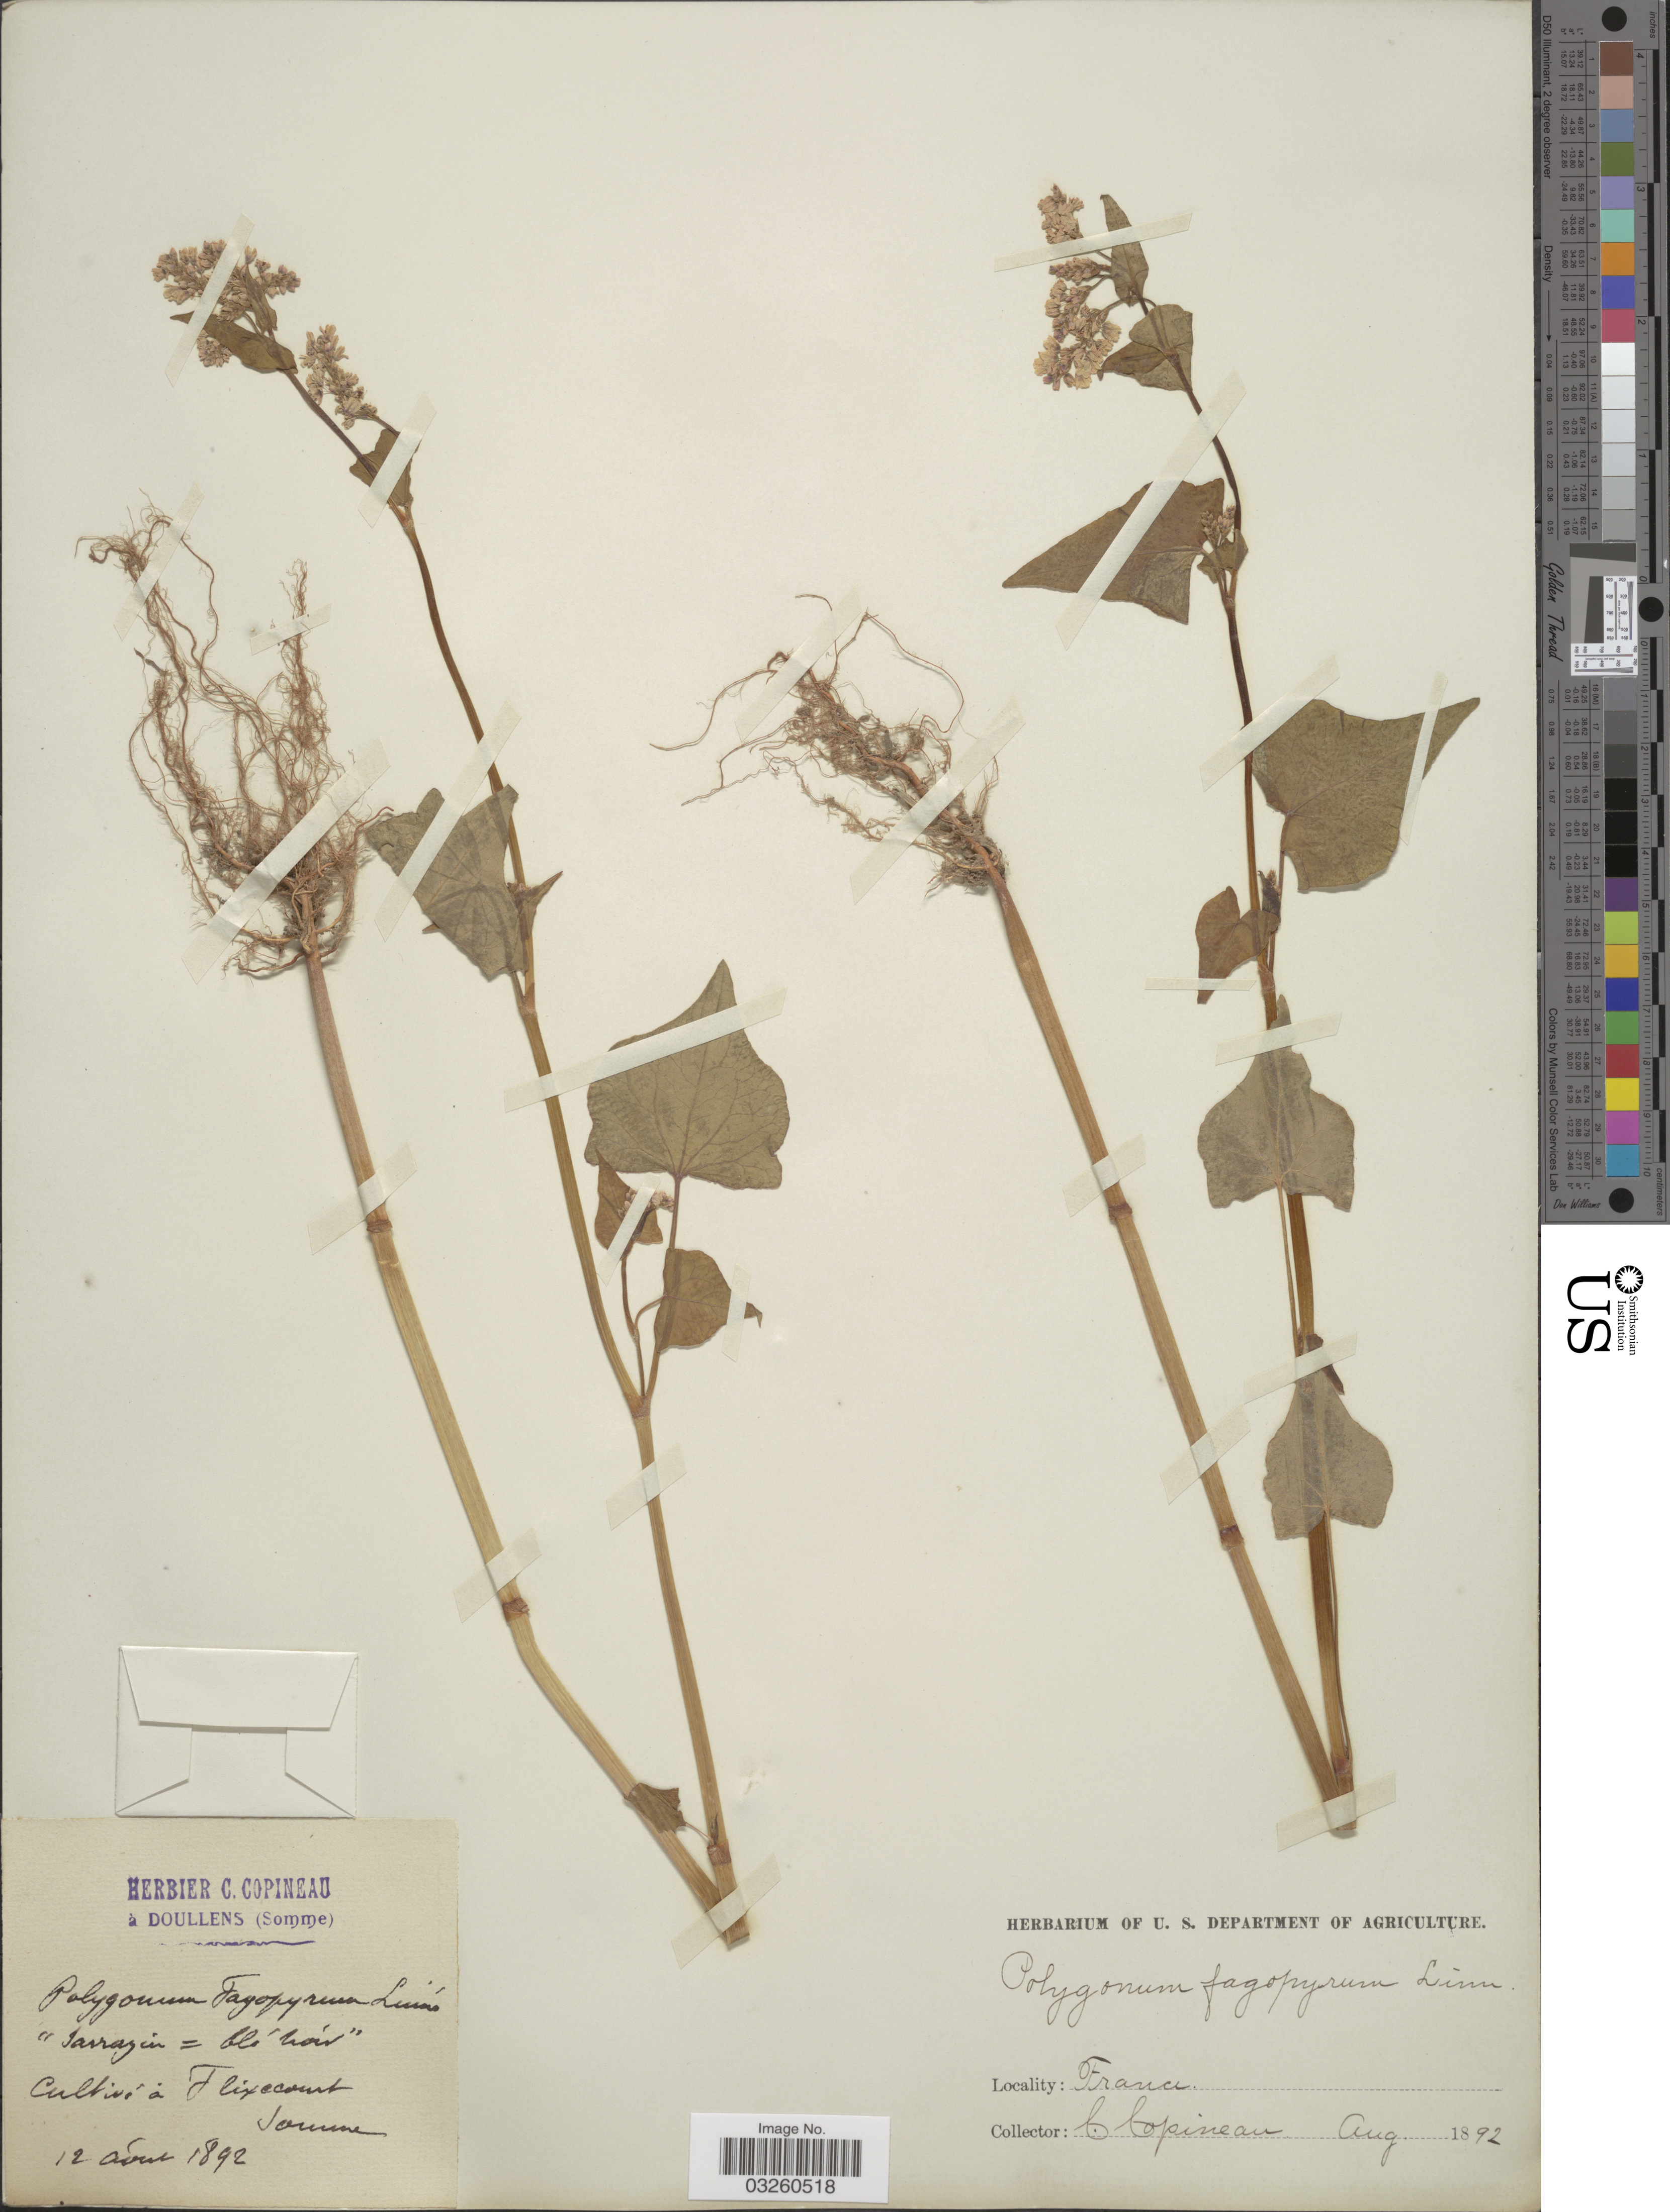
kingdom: Plantae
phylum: Tracheophyta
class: Magnoliopsida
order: Caryophyllales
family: Polygonaceae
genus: Fagopyrum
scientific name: Fagopyrum esculentum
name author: Moench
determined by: Strong, Mark T., (BOT), Smithsonian Institution - National Museum of Natural History (UNITED STATES)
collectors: C. Copineau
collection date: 1892-08-12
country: France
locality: Cultivé á Flixcourt, Somme.